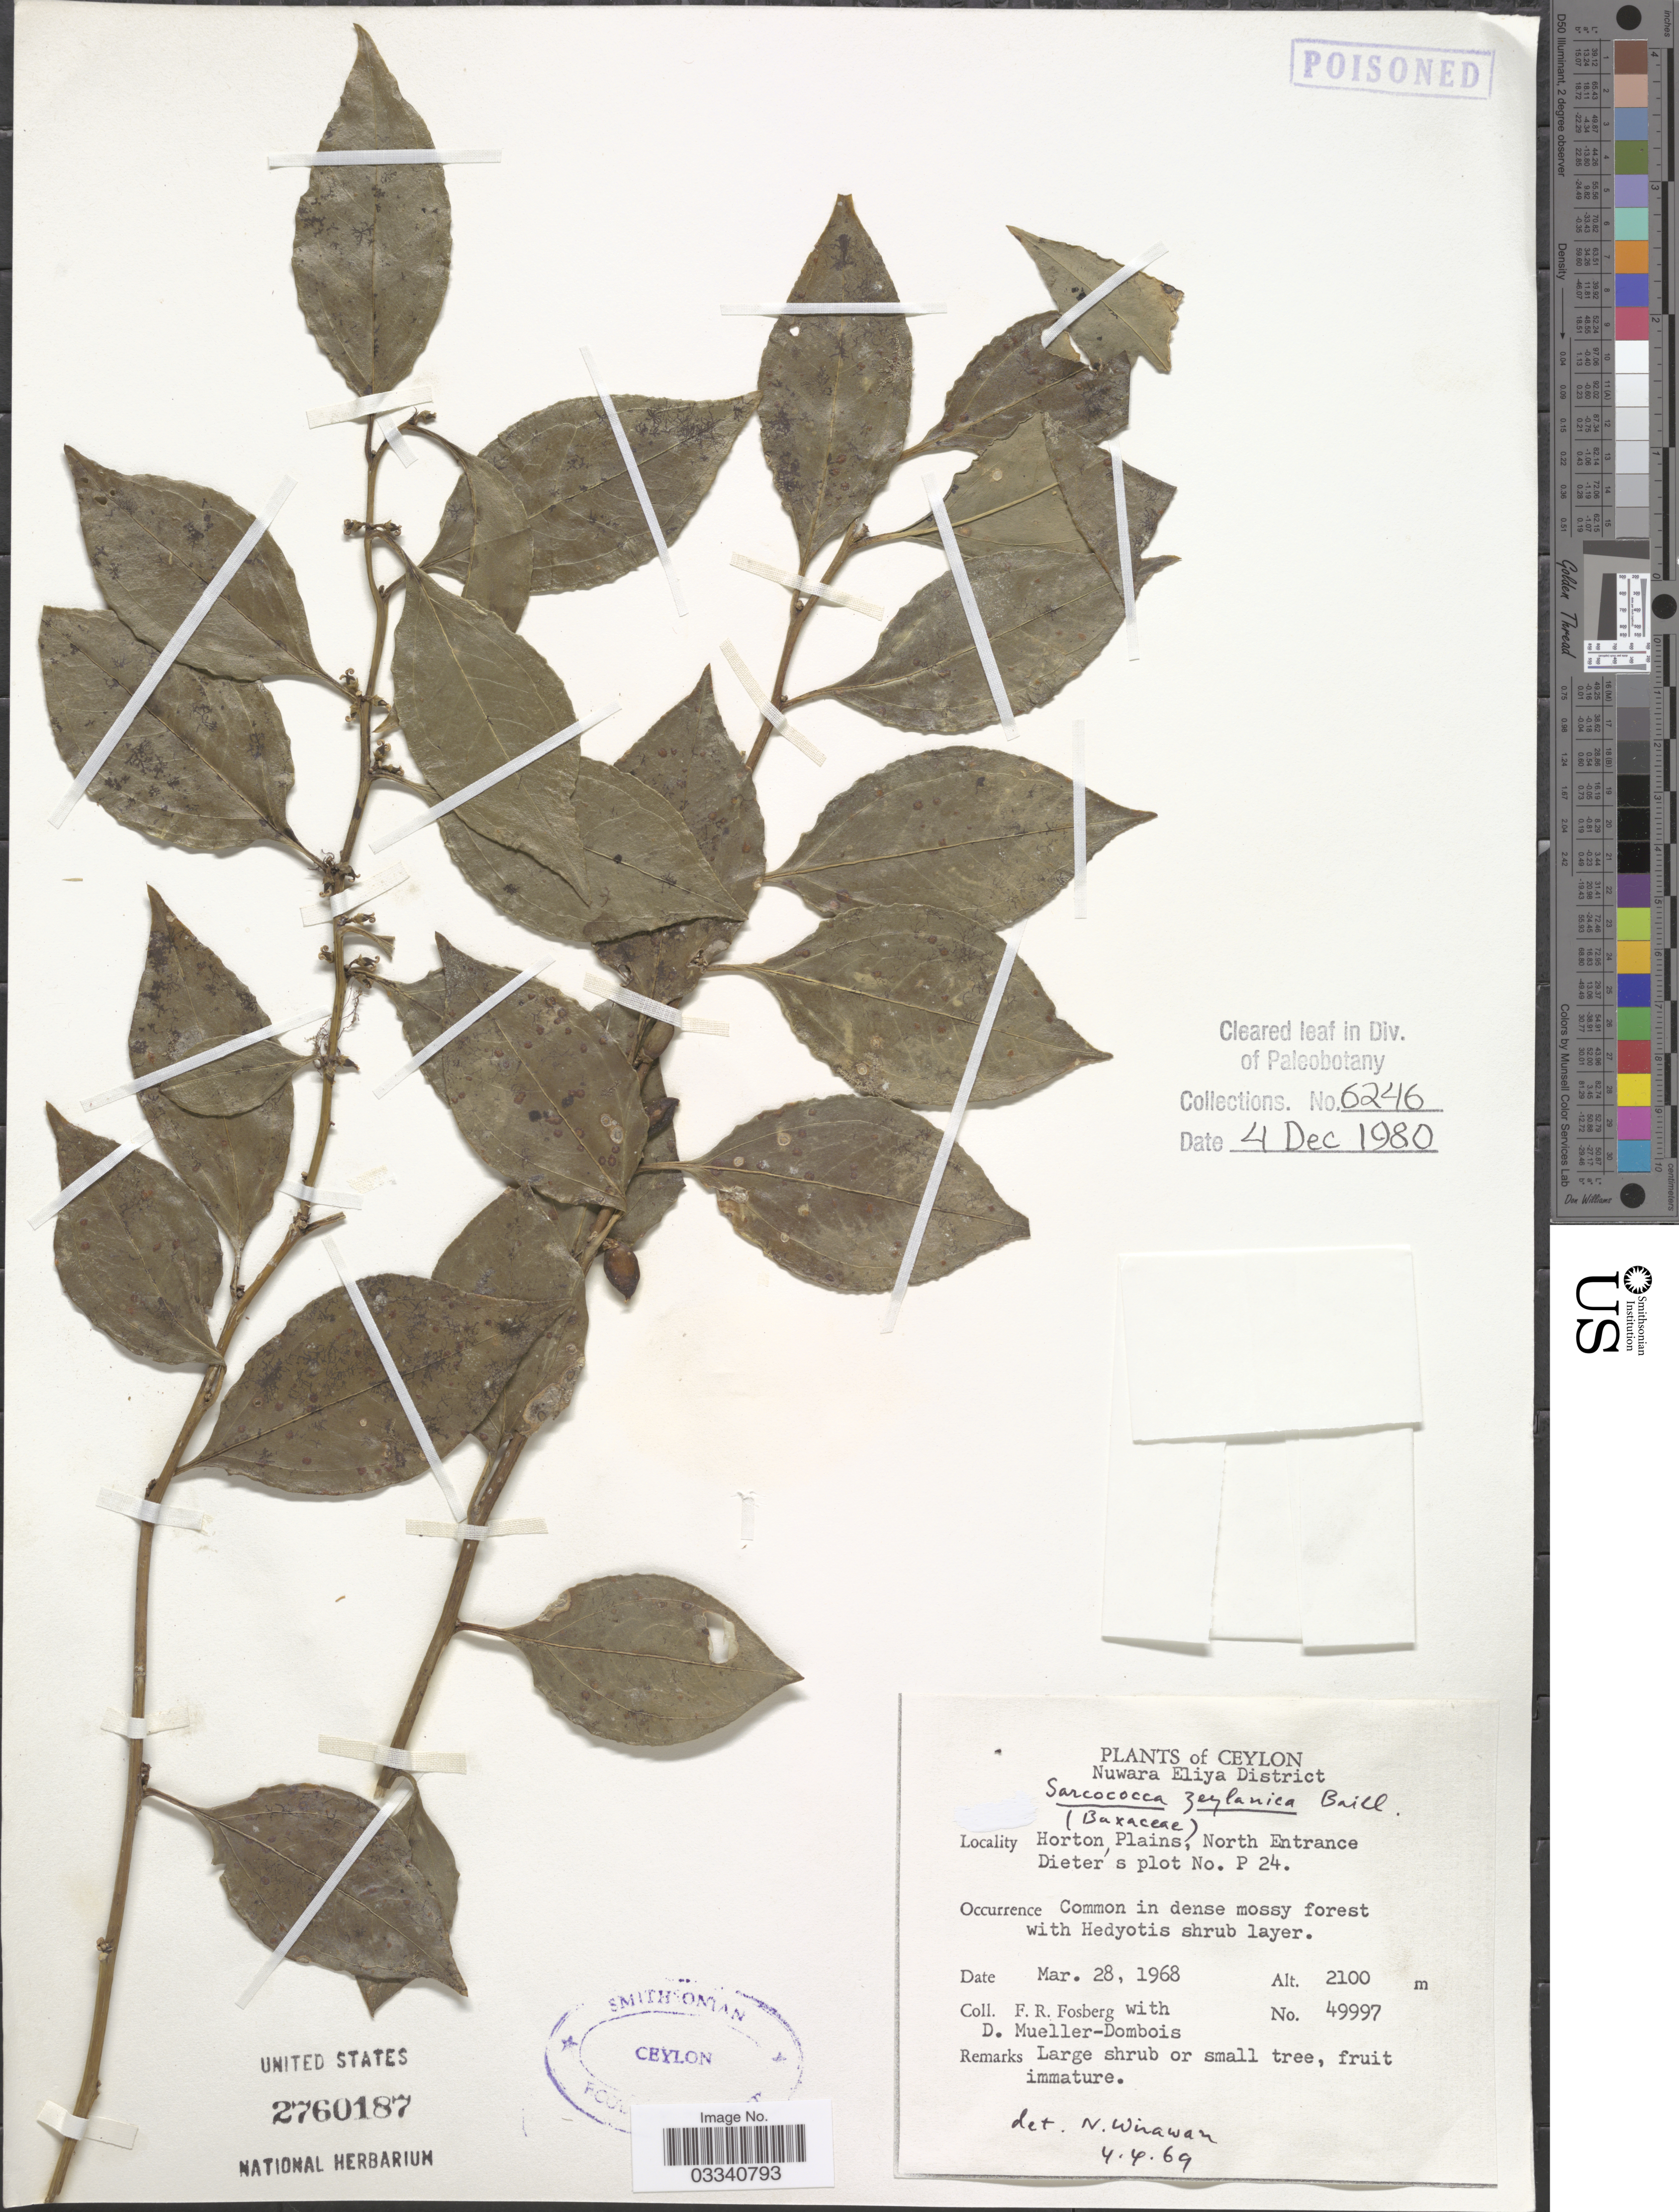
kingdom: Plantae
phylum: Tracheophyta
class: Magnoliopsida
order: Buxales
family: Buxaceae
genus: Sarcococca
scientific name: Sarcococca zeylanica var. zeylanica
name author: Baill.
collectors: F. R. Fosberg & D. Mueller-Dombois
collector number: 49997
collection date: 1968-03-28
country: Sri Lanka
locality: Ceylon. Nuwara Eliya District. Horton Plains, North Entrance Dieter's plot No. P 24.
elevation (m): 2100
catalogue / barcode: US 2760187